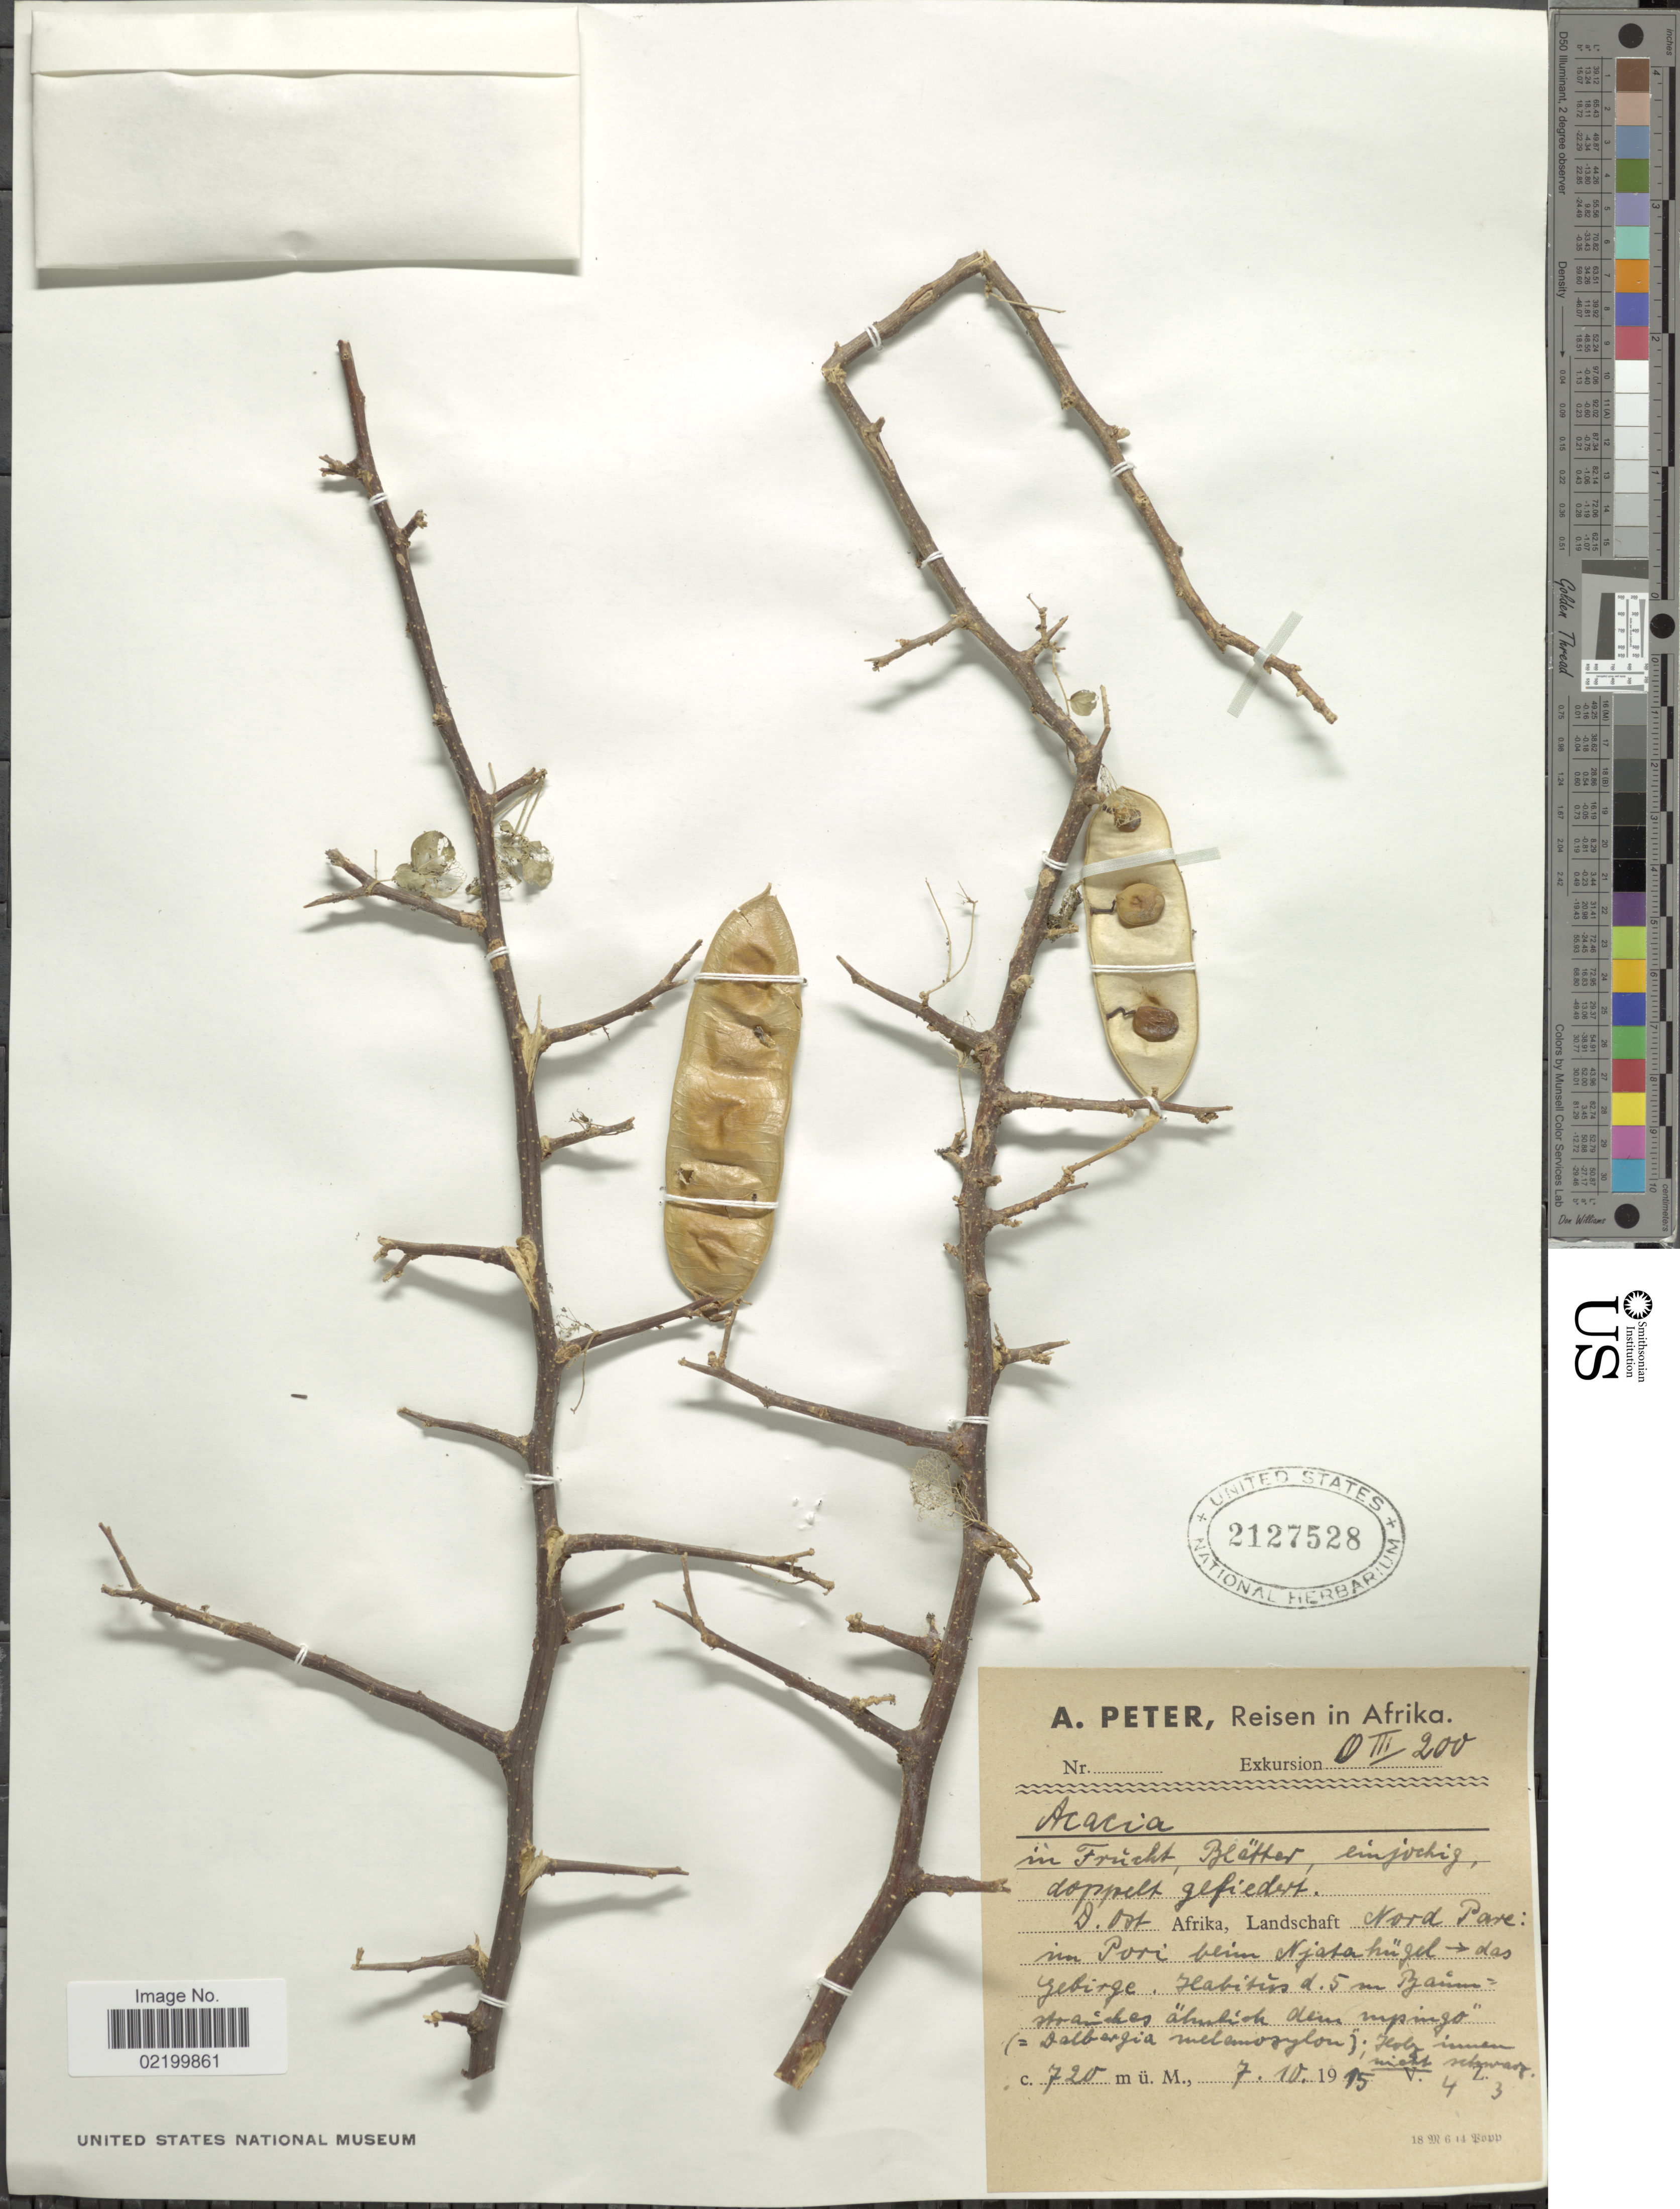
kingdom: Plantae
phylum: Tracheophyta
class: Magnoliopsida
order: Fabales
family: Fabaceae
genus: Acacia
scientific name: Acacia sp.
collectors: A. Peter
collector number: OIII200?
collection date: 1915-10-07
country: Tanzania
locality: D. Ost Afrika, Landschaft: Nord Pare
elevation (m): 720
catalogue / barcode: US 2127528